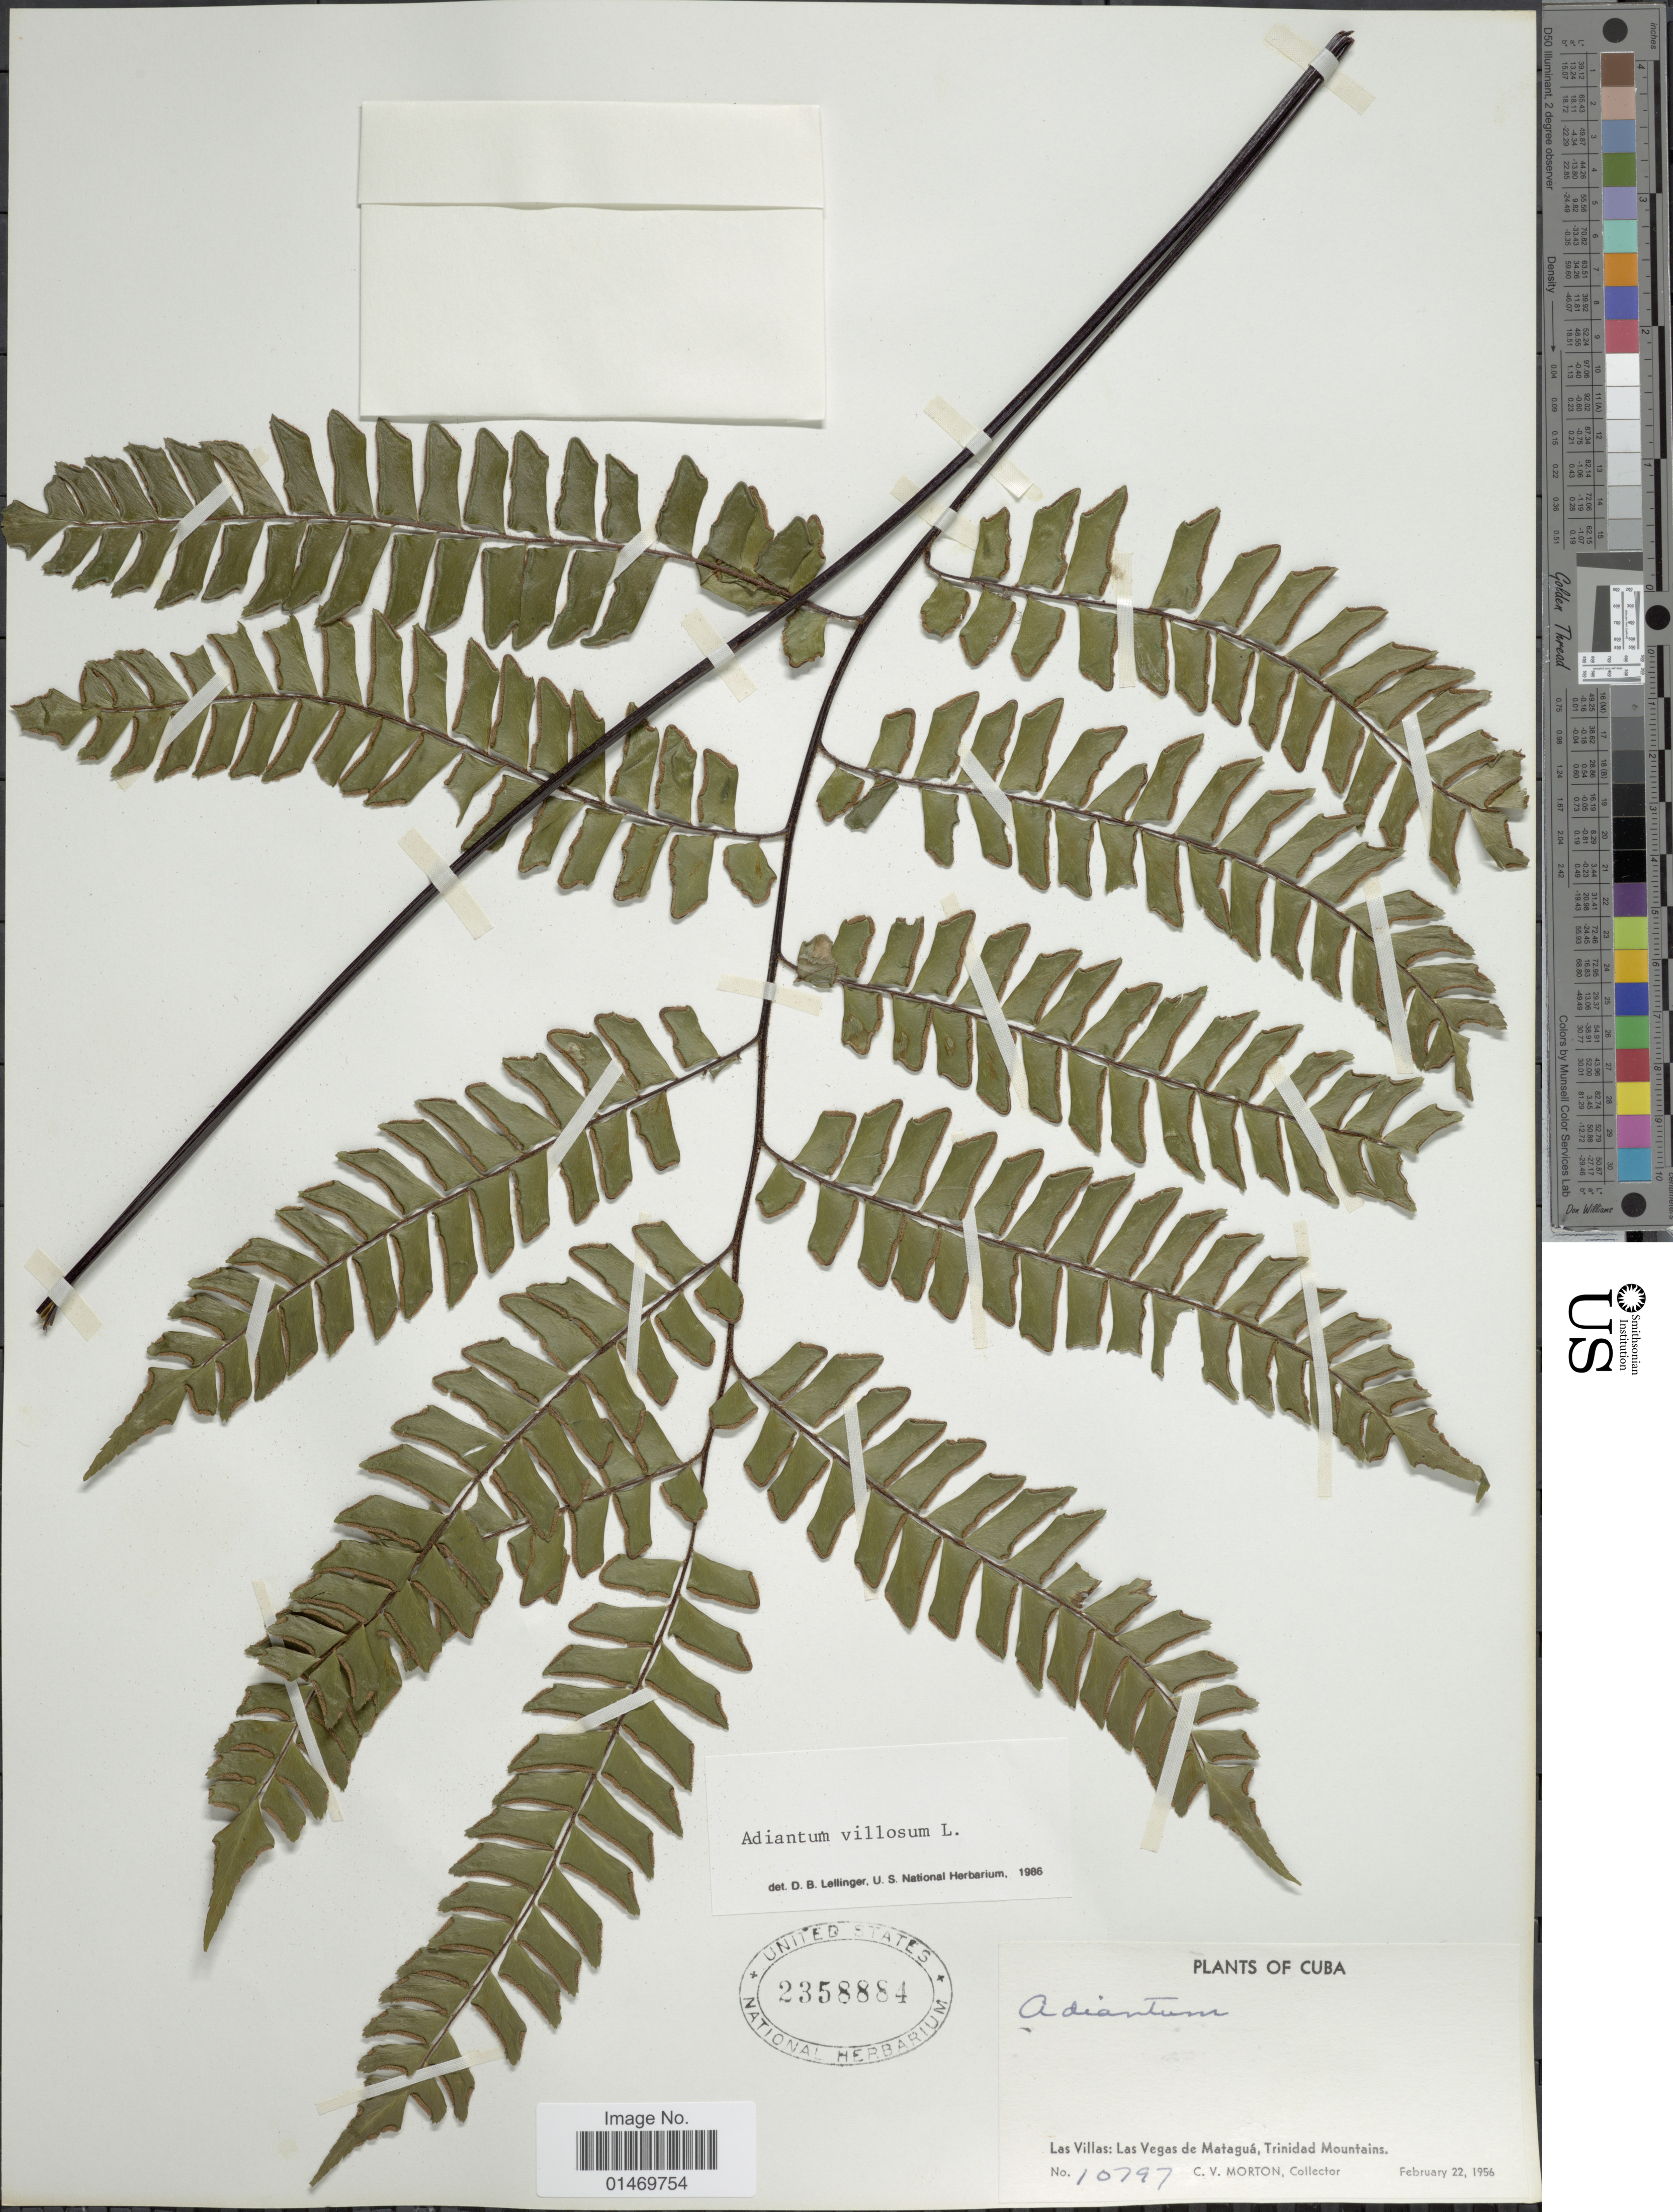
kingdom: Plantae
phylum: Tracheophyta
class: Polypodiopsida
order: Polypodiales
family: Pteridaceae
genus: Adiantum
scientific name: Adiantum villosum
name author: L.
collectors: C. V. Morton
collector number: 10797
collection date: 1956-02-22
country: Cuba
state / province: Las Villas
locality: Cuba, Las Villas de Matagua, Trinidad Mountains.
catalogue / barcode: US 2358884